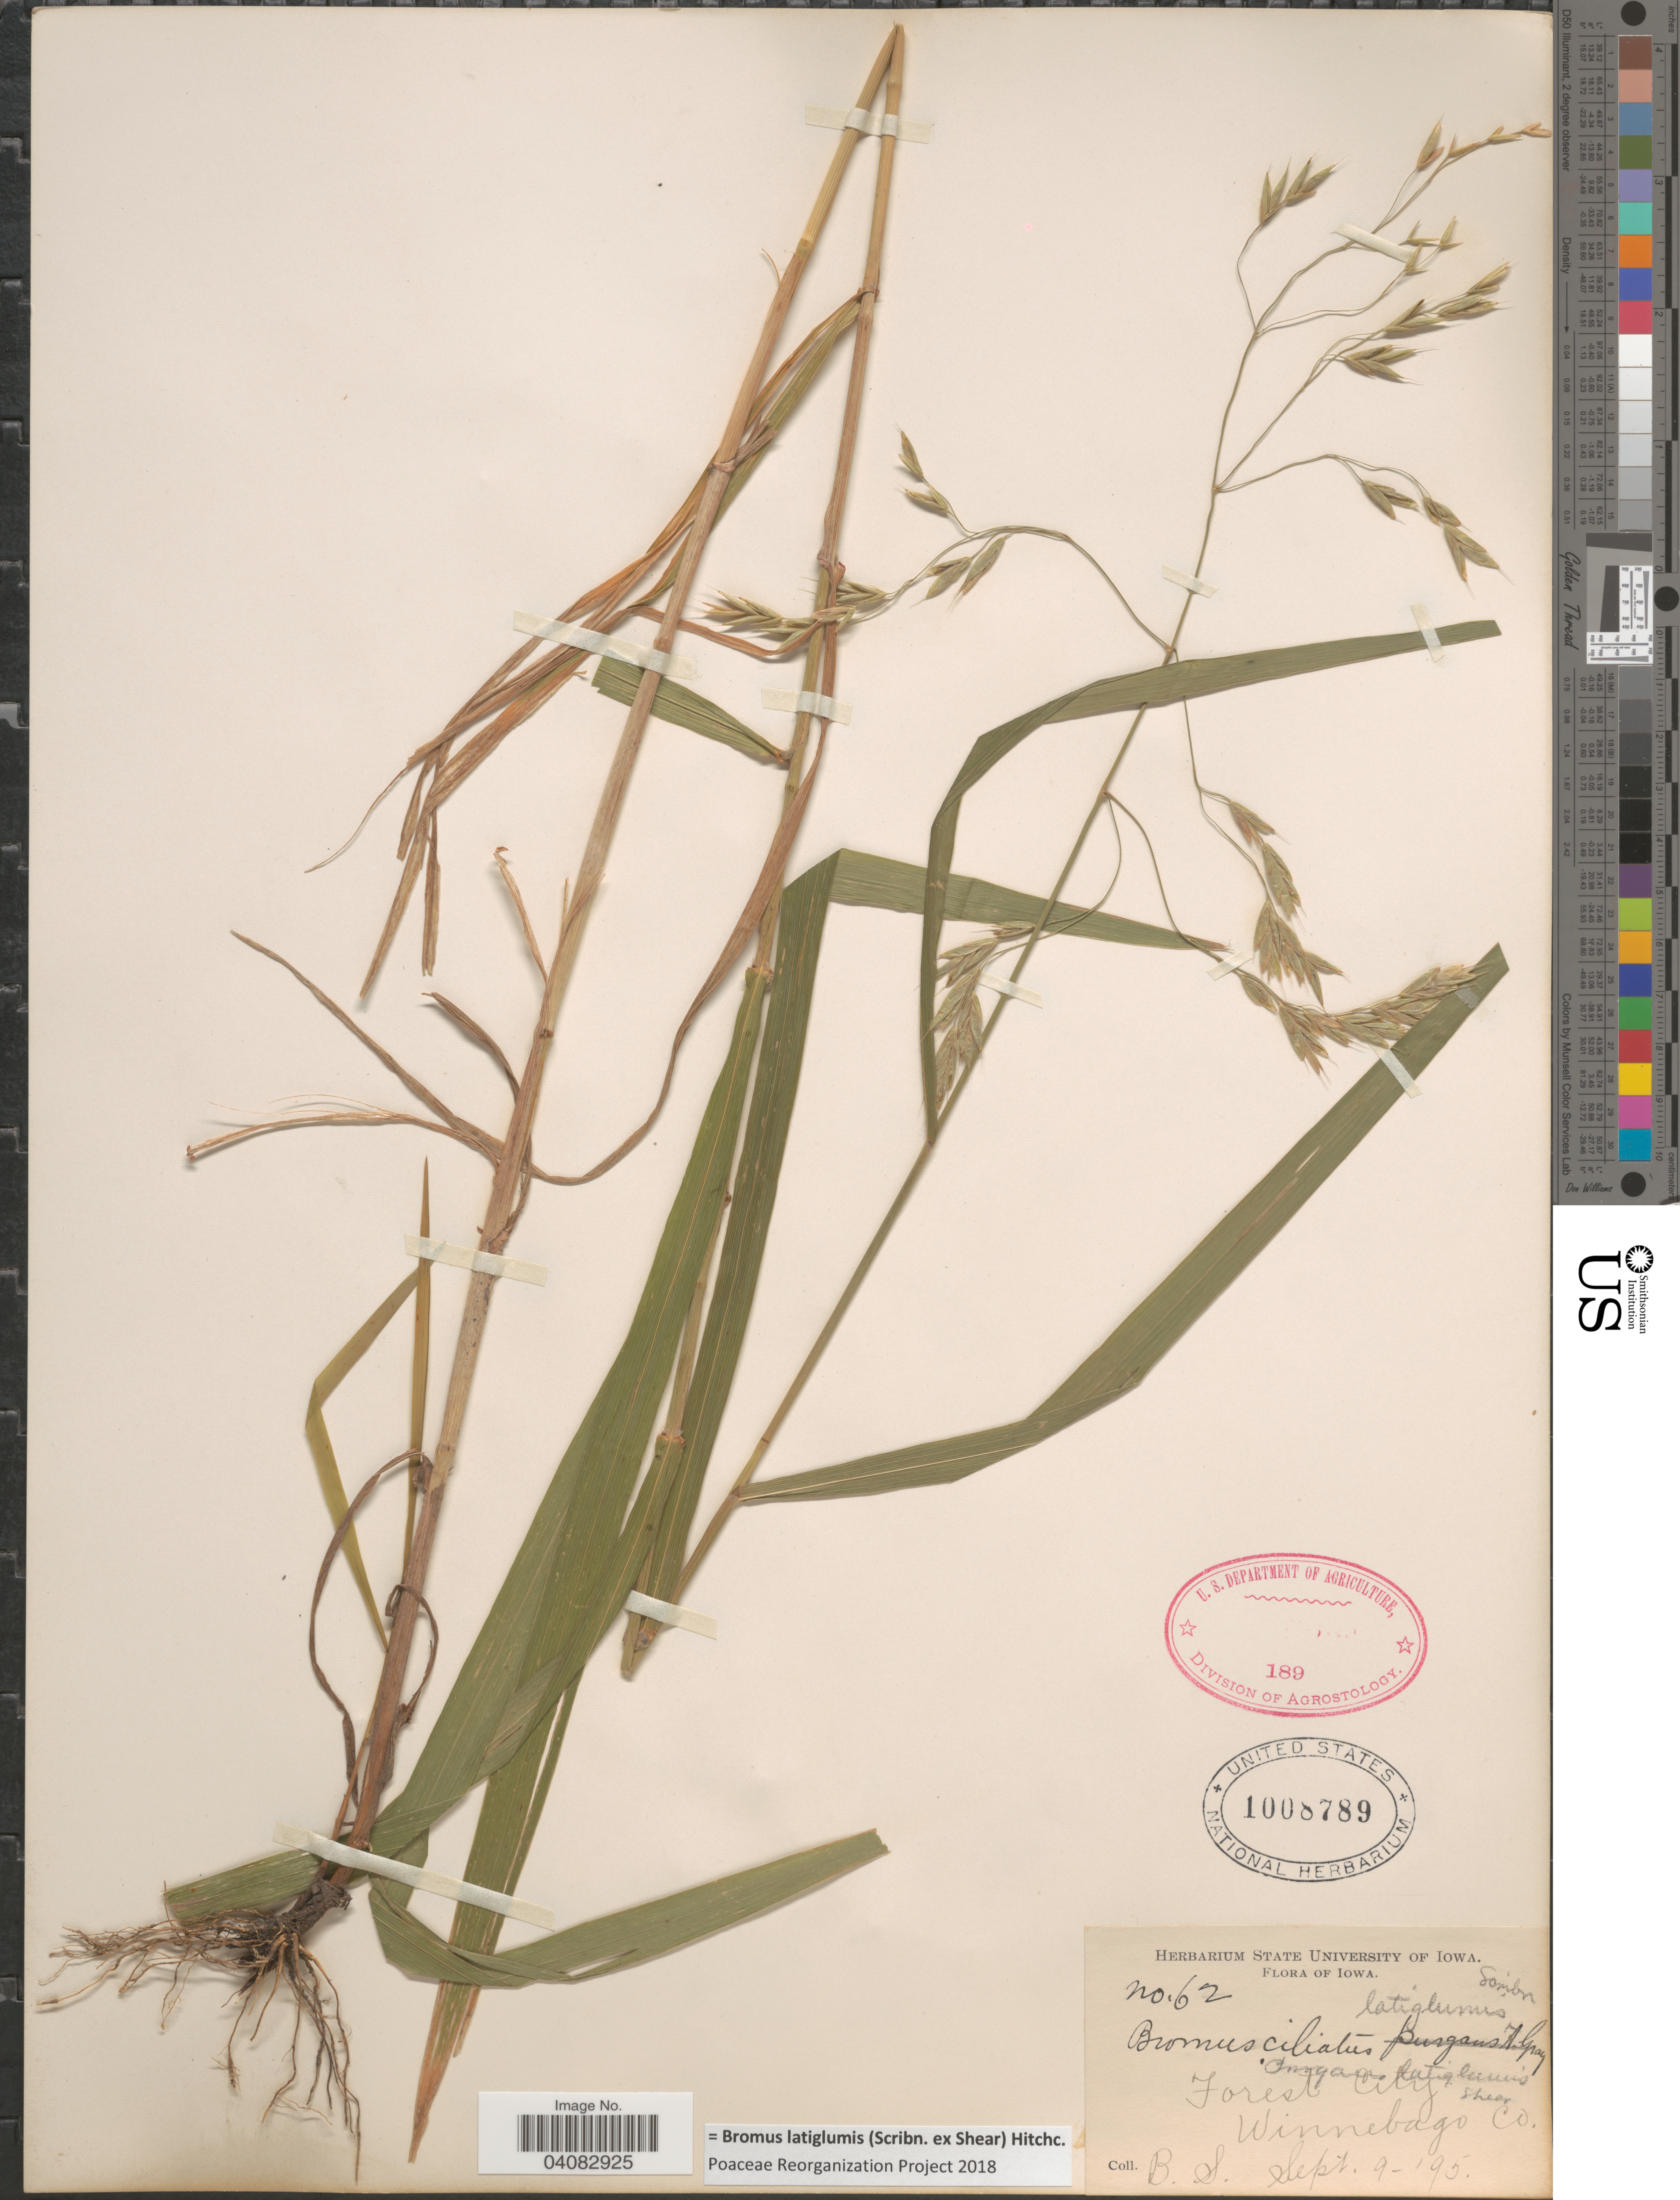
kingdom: Plantae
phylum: Tracheophyta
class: Liliopsida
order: Poales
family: Poaceae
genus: Bromus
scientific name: Bromus latiglumis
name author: (Scribn. ex Shear) Hitchc.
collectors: B. S.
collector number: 62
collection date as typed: Transcribed d/m/y: 9/9/95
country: United States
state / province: Iowa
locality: Forest City. Winnebago Co.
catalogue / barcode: US 1008789